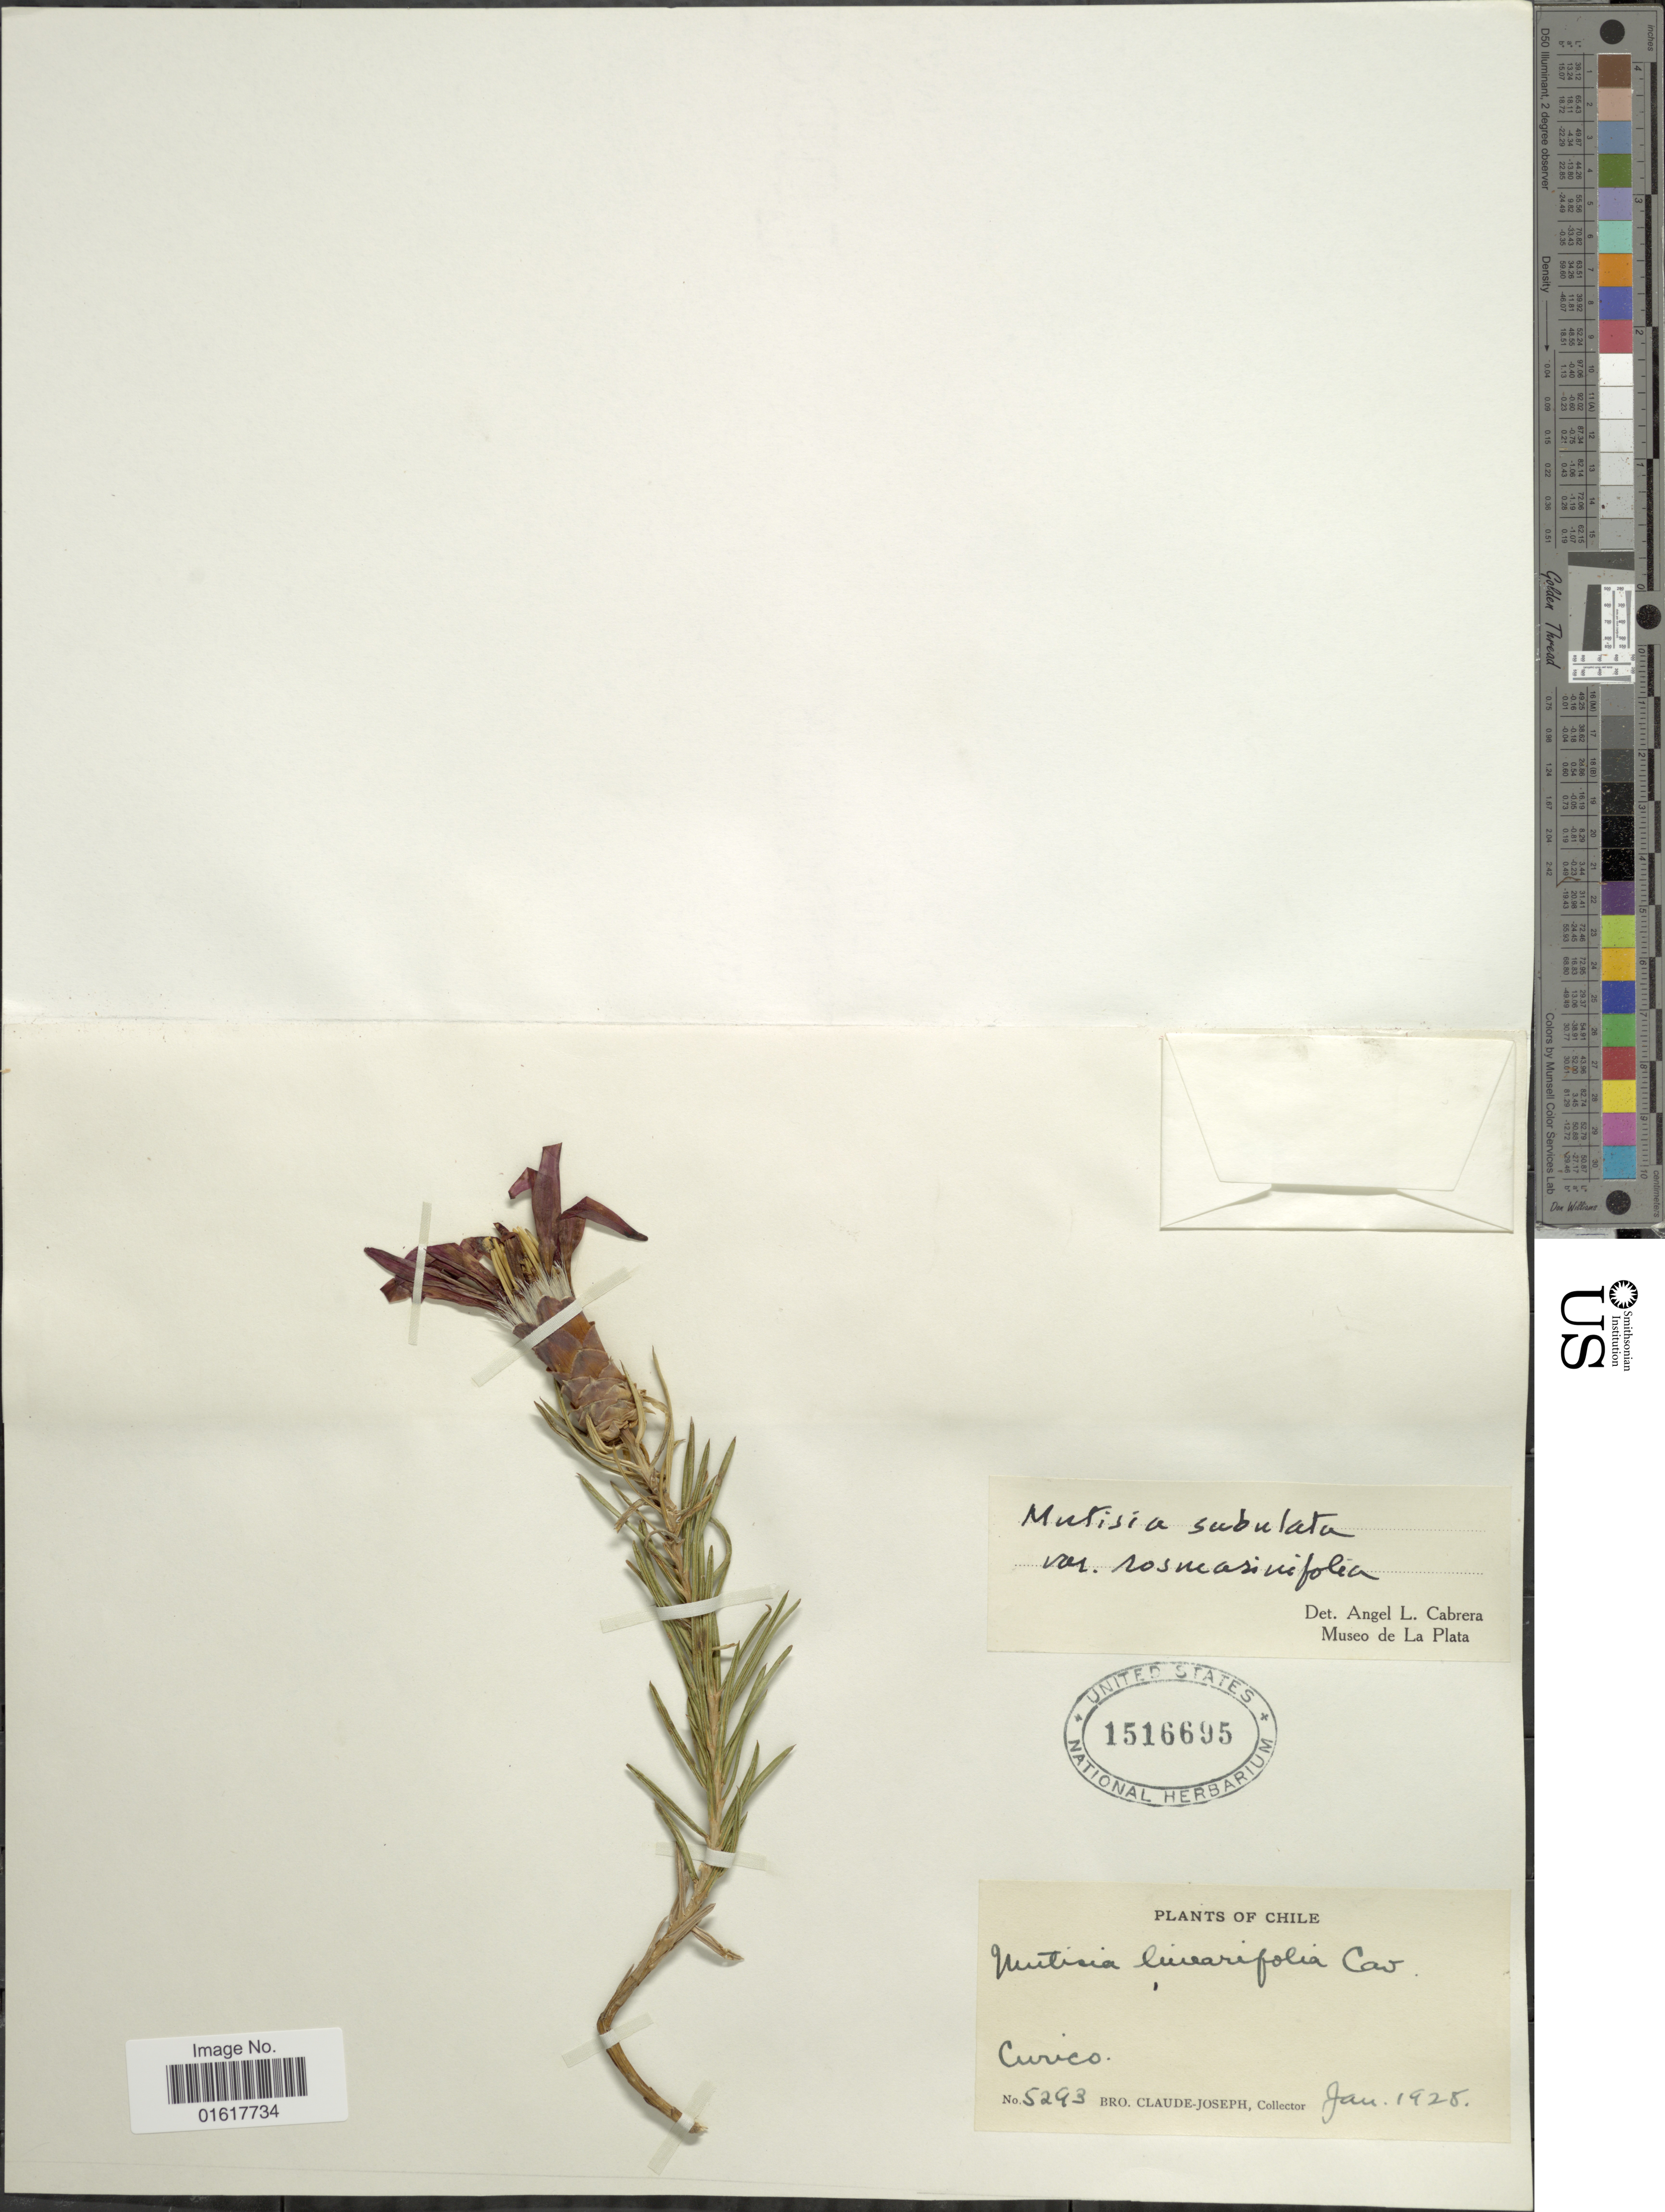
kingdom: Plantae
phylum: Tracheophyta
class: Magnoliopsida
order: Asterales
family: Asteraceae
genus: Mutisia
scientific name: Mutisia subulata f. rosmarinifolia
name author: (Poepp. & Endl.) Cabrera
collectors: Bro. Claude-Joseph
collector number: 5293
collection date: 1928-01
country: Chile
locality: Curico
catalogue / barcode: US 1516695